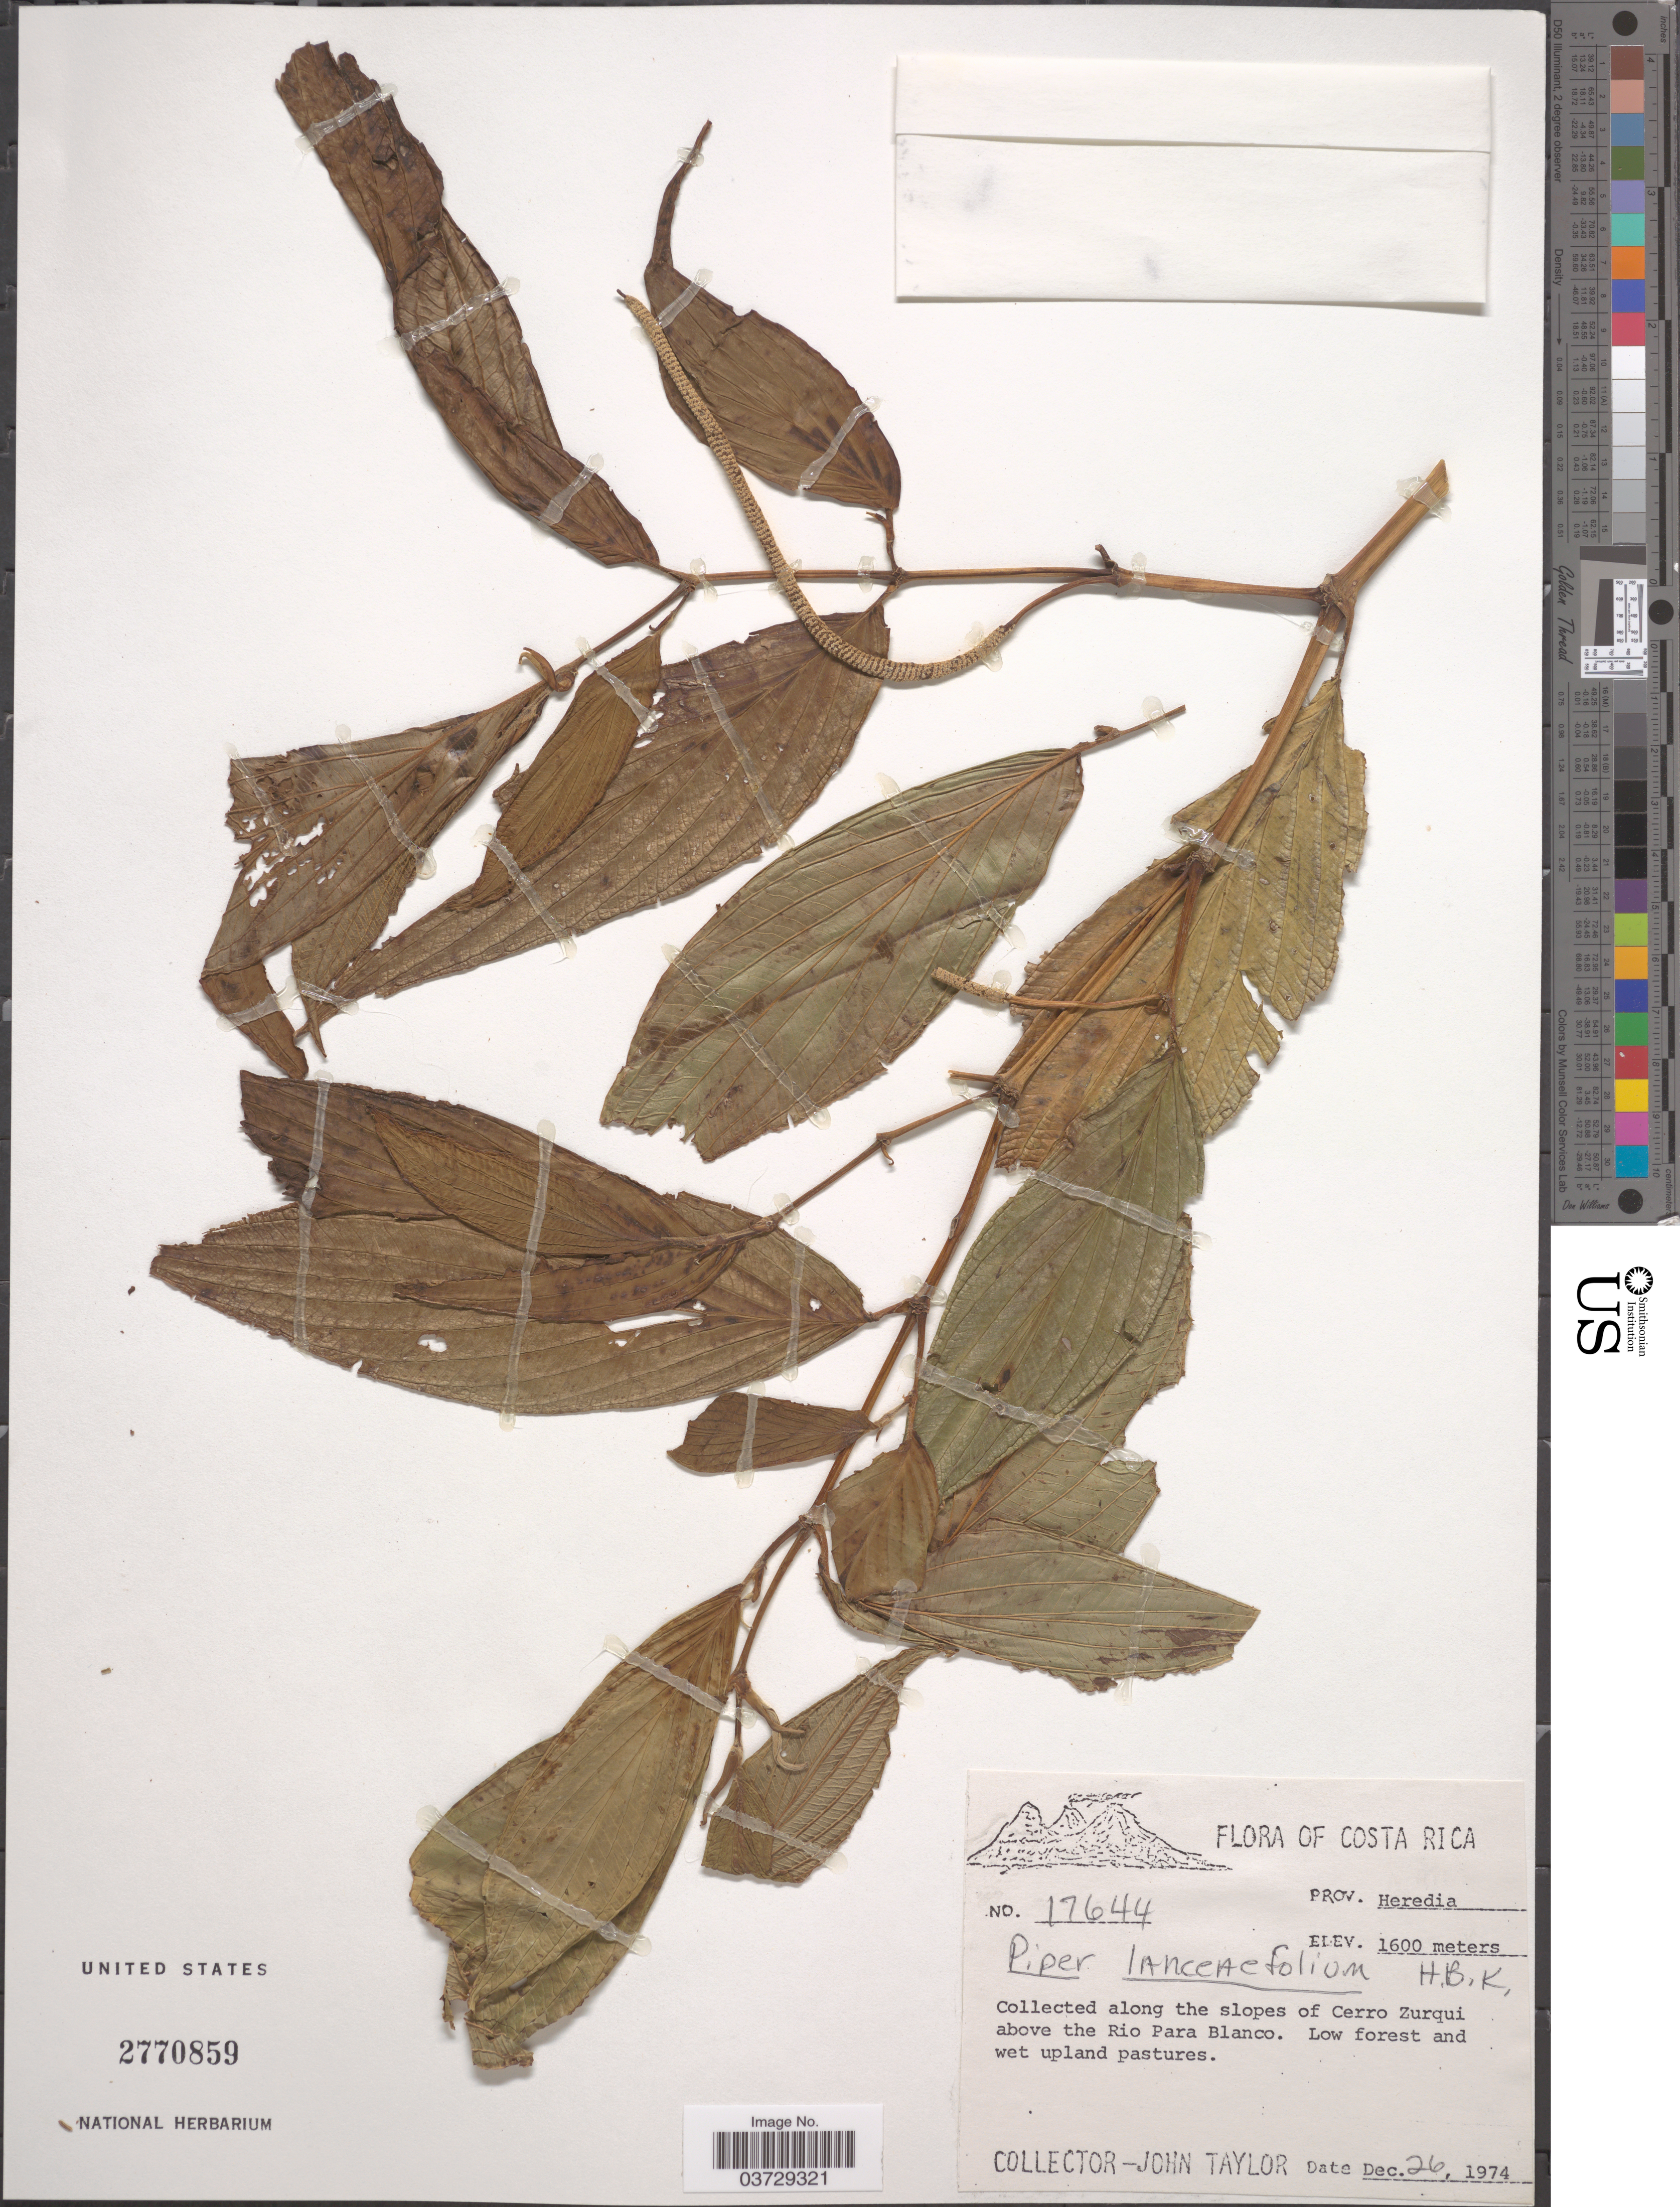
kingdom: Plantae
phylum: Tracheophyta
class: Magnoliopsida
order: Piperales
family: Piperaceae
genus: Piper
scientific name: Piper lanceifolium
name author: Kunth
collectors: J. Taylor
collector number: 17644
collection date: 1974-12-26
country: Costa Rica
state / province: Heredia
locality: Along the slopes of Cerro Zurqui above the Rio Para Blanco.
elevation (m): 1600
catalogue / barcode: US 2770859